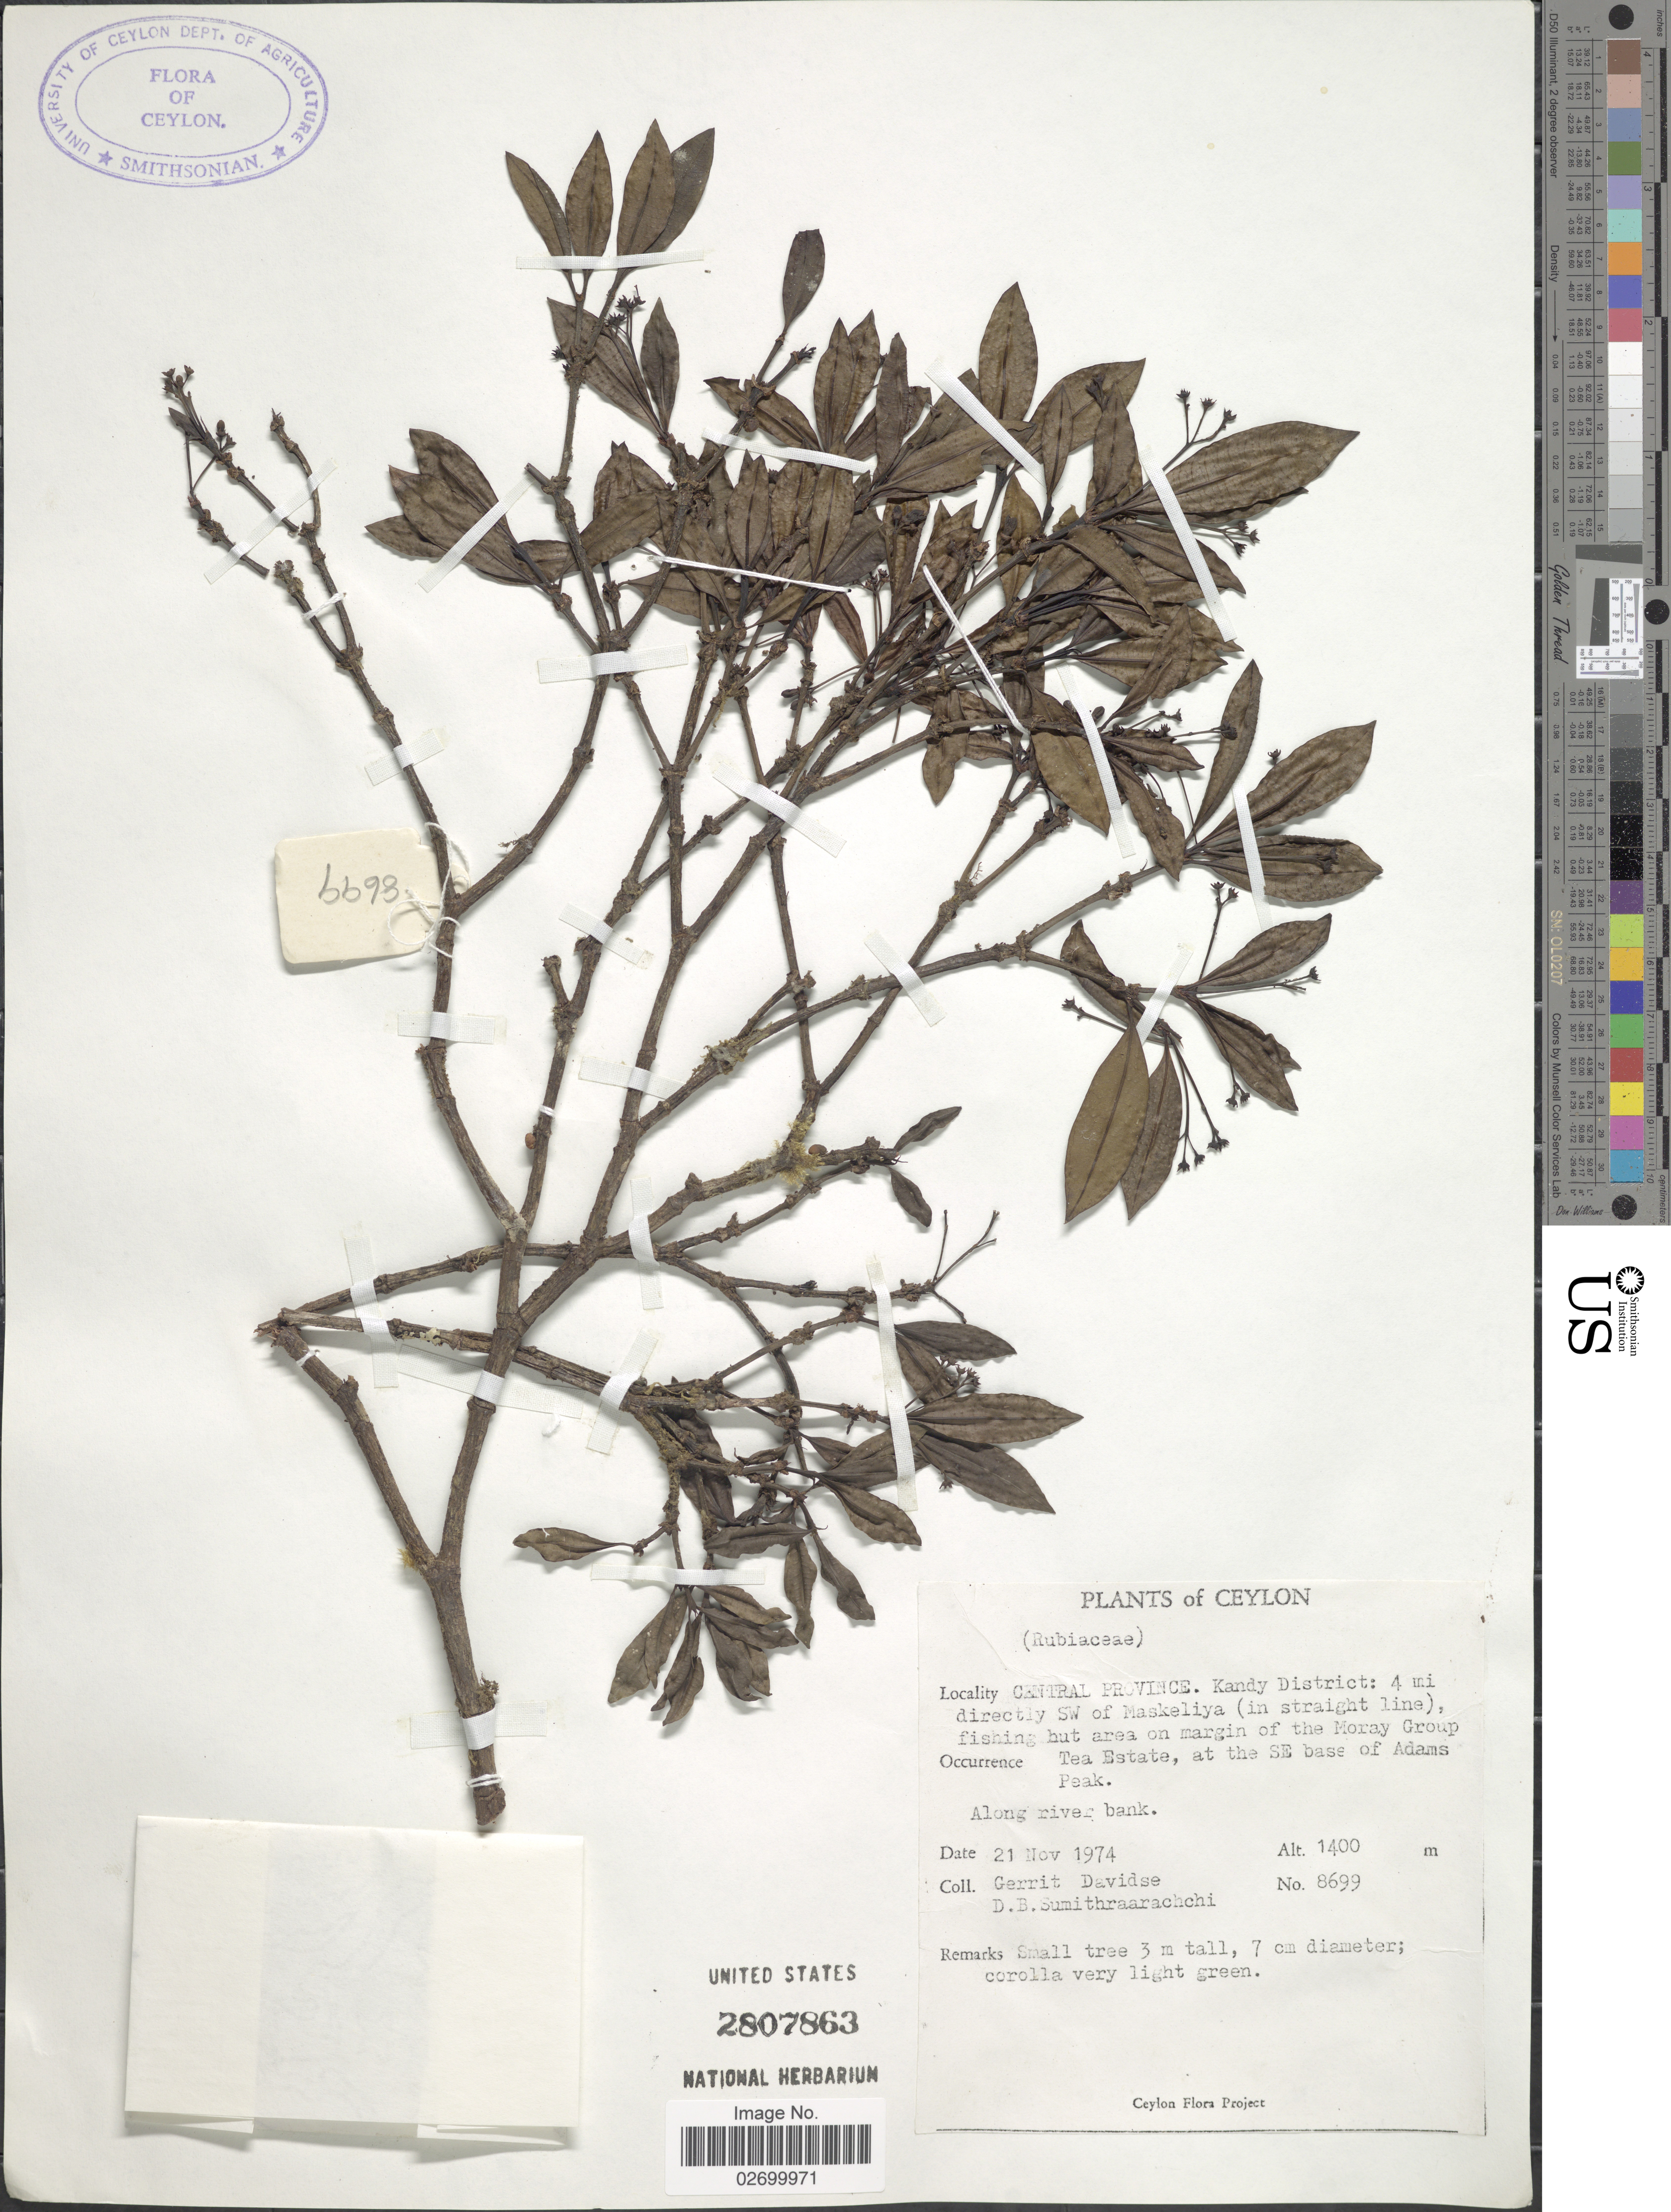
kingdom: Plantae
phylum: Tracheophyta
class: Magnoliopsida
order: Gentianales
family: Rubiaceae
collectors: G. Davidse & D. B. Sumithraarachchi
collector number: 8699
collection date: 1974-11-21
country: Sri Lanka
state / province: Central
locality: Ceylon. Kandy District: 4 mi directly Sw of Maskeliya (in straight line) fishing hut area on margin of the Moray Group Tea Estate, at the SE base of Adams Peak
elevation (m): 1400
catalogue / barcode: US 2807863